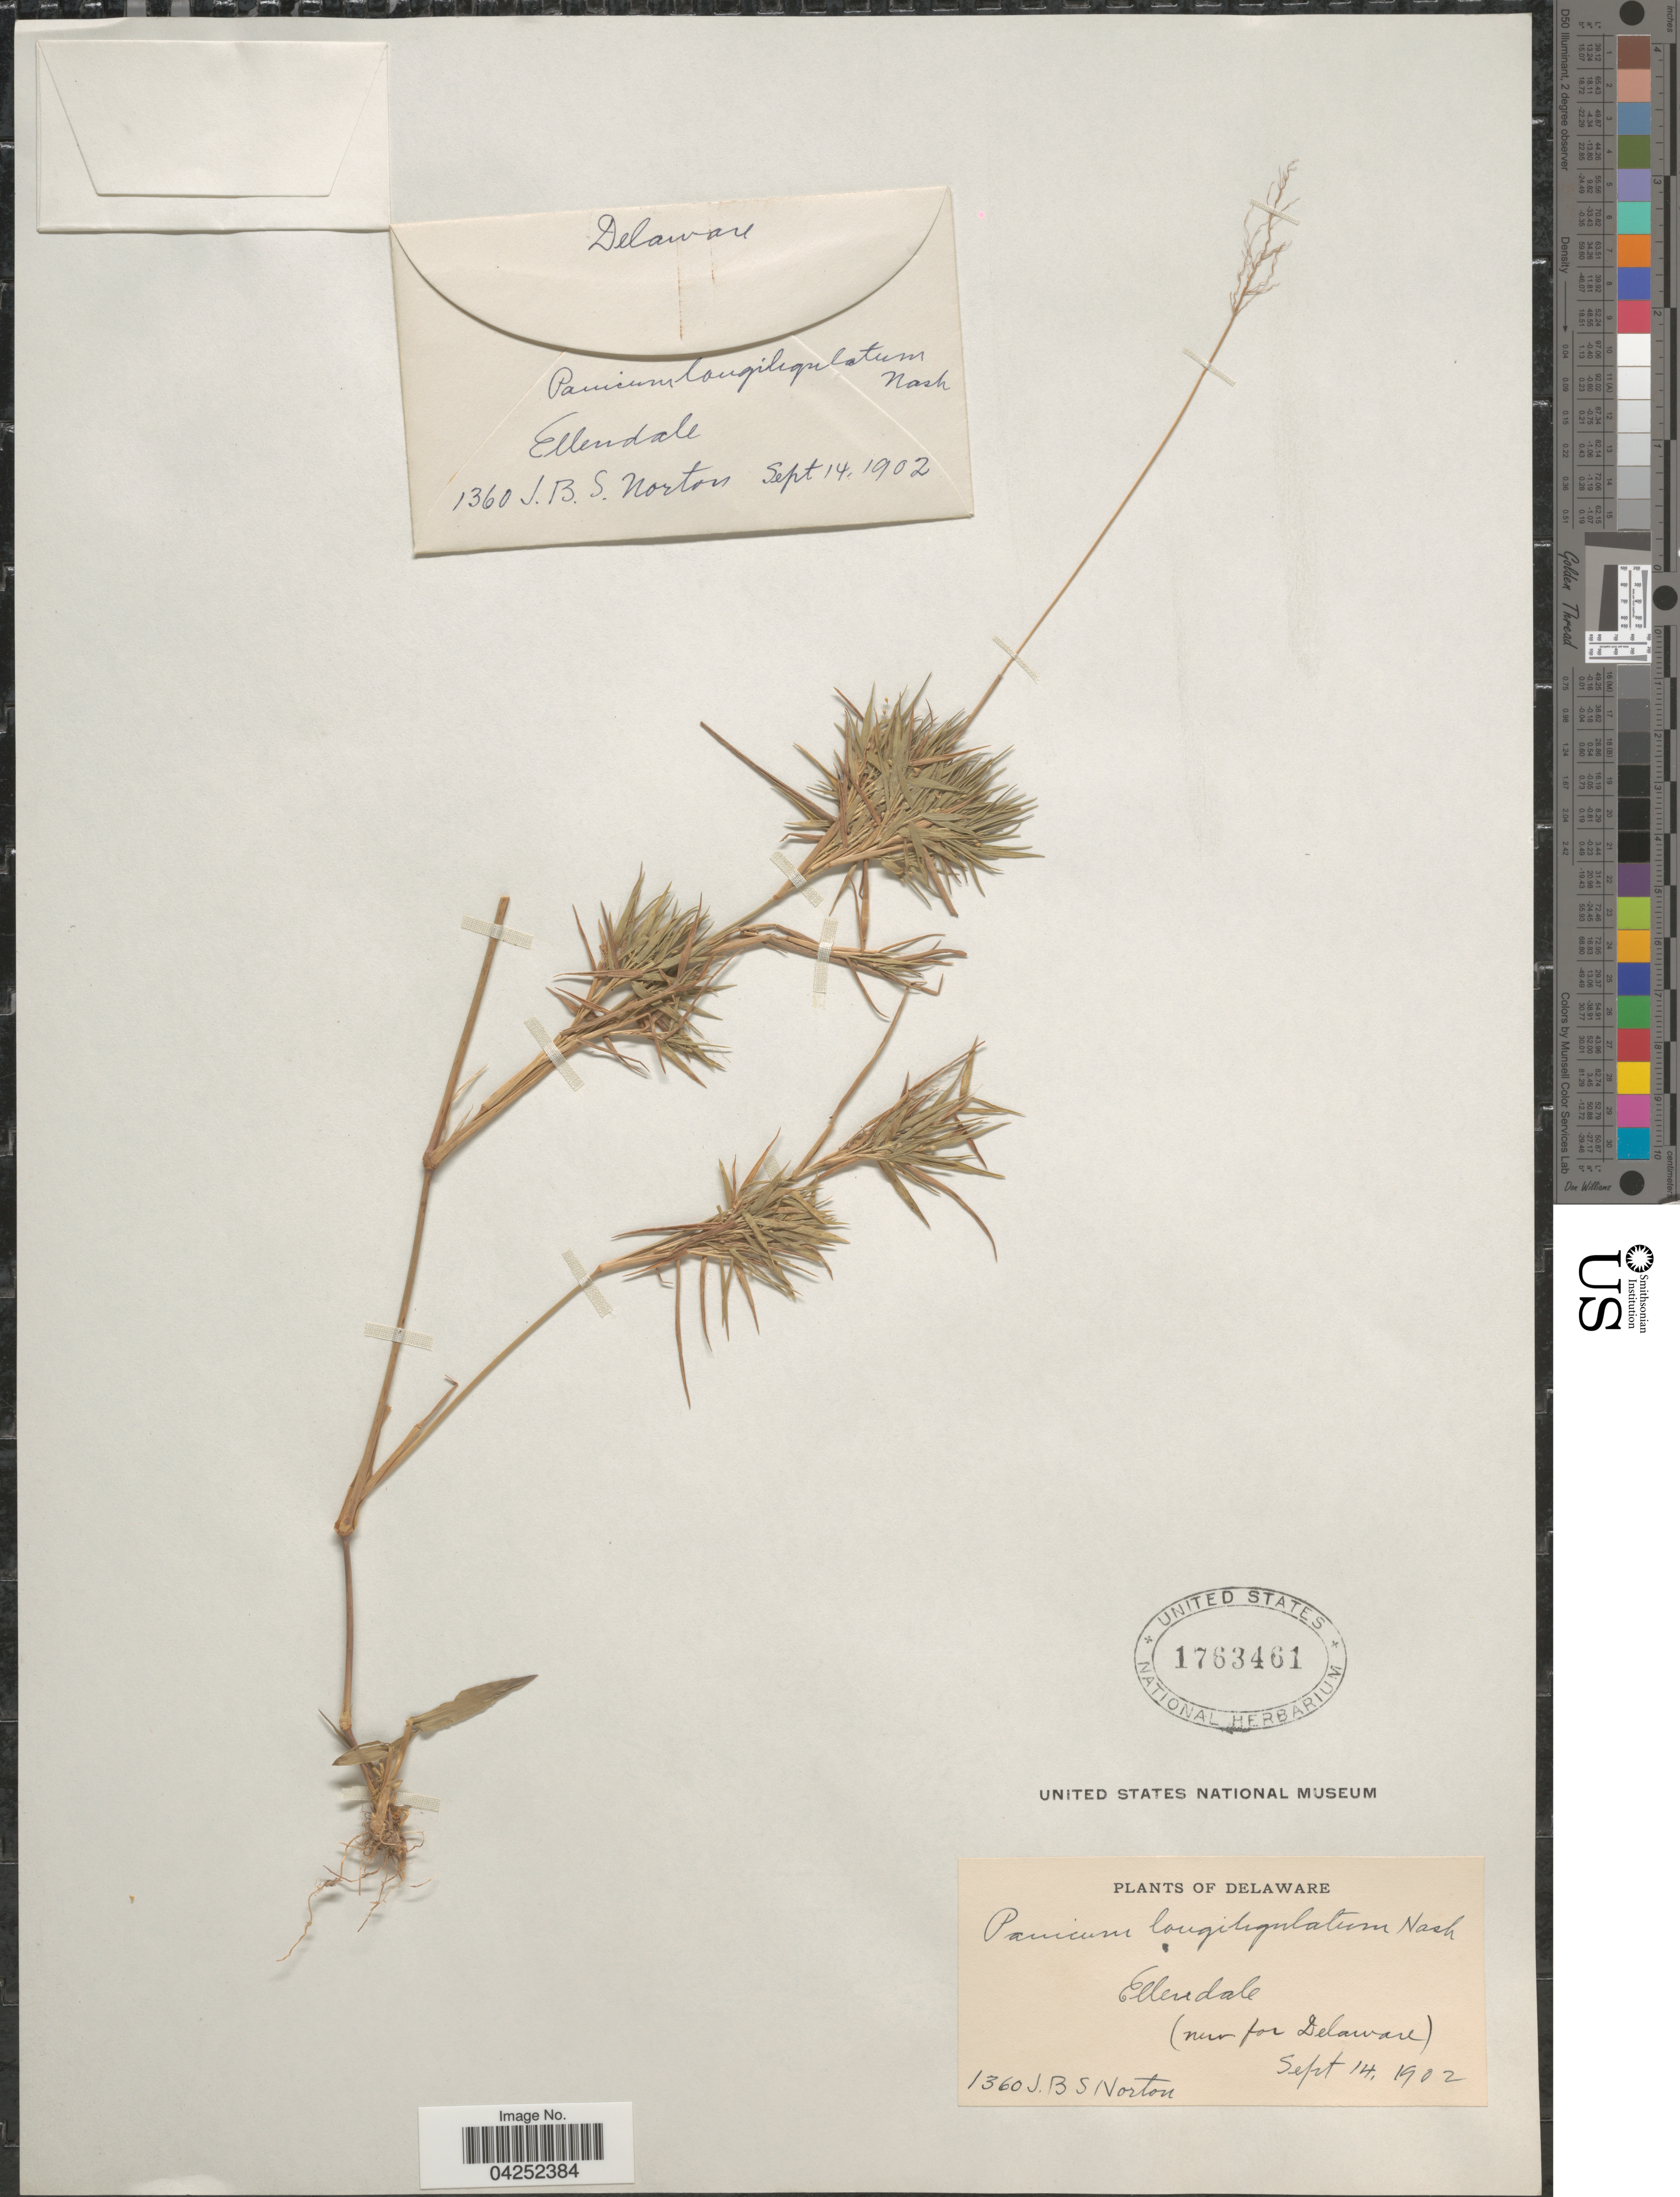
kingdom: Plantae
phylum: Tracheophyta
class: Liliopsida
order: Poales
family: Poaceae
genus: Dichanthelium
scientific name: Dichanthelium acuminatum var. longiligulatum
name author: (Nash) Gould & C.A. Clark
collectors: J. B. S. Norton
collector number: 1360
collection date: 1902-09-14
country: United States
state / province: Delaware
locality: Ellendale.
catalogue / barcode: US 1763461